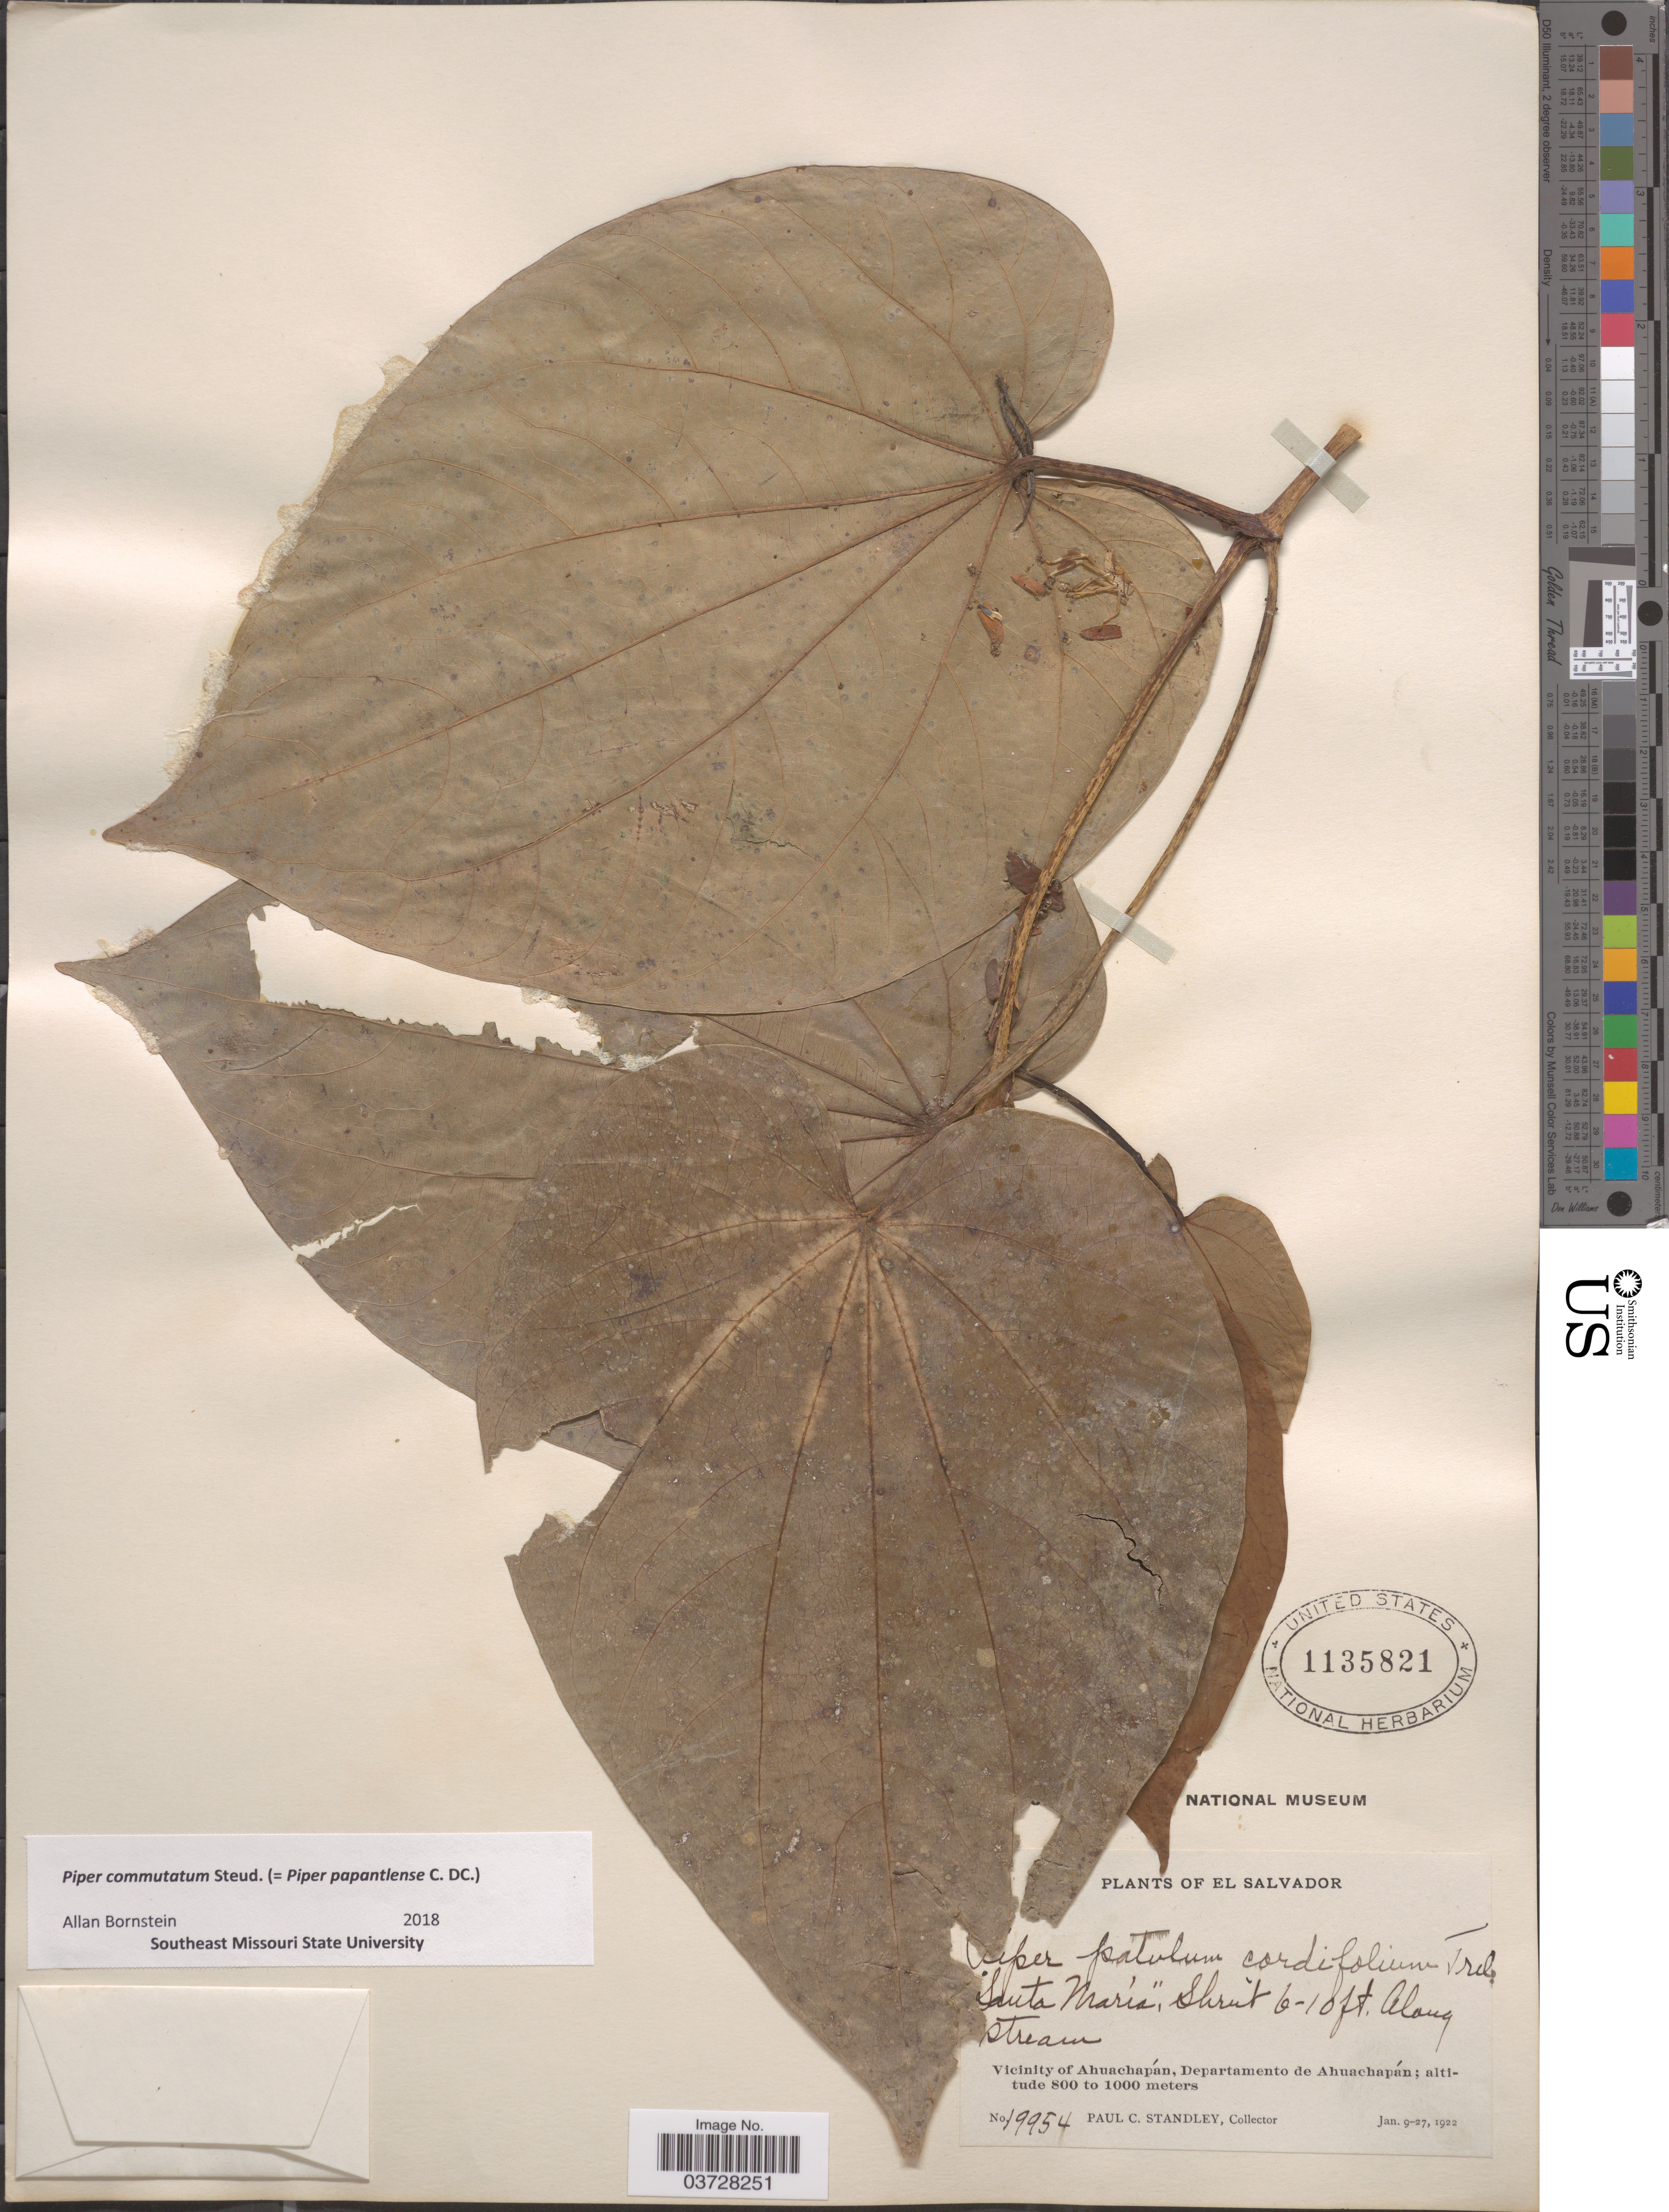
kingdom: Plantae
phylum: Tracheophyta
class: Magnoliopsida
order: Piperales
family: Piperaceae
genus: Piper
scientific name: Piper commutatum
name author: Steud.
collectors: P. C. Standley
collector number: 19954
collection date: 1922-01-09/1922-01-27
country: El Salvador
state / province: Ahuachapan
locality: Vicinity of Ahuachapán, Departamento de Ahuachapán.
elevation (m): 800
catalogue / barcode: US 1135821